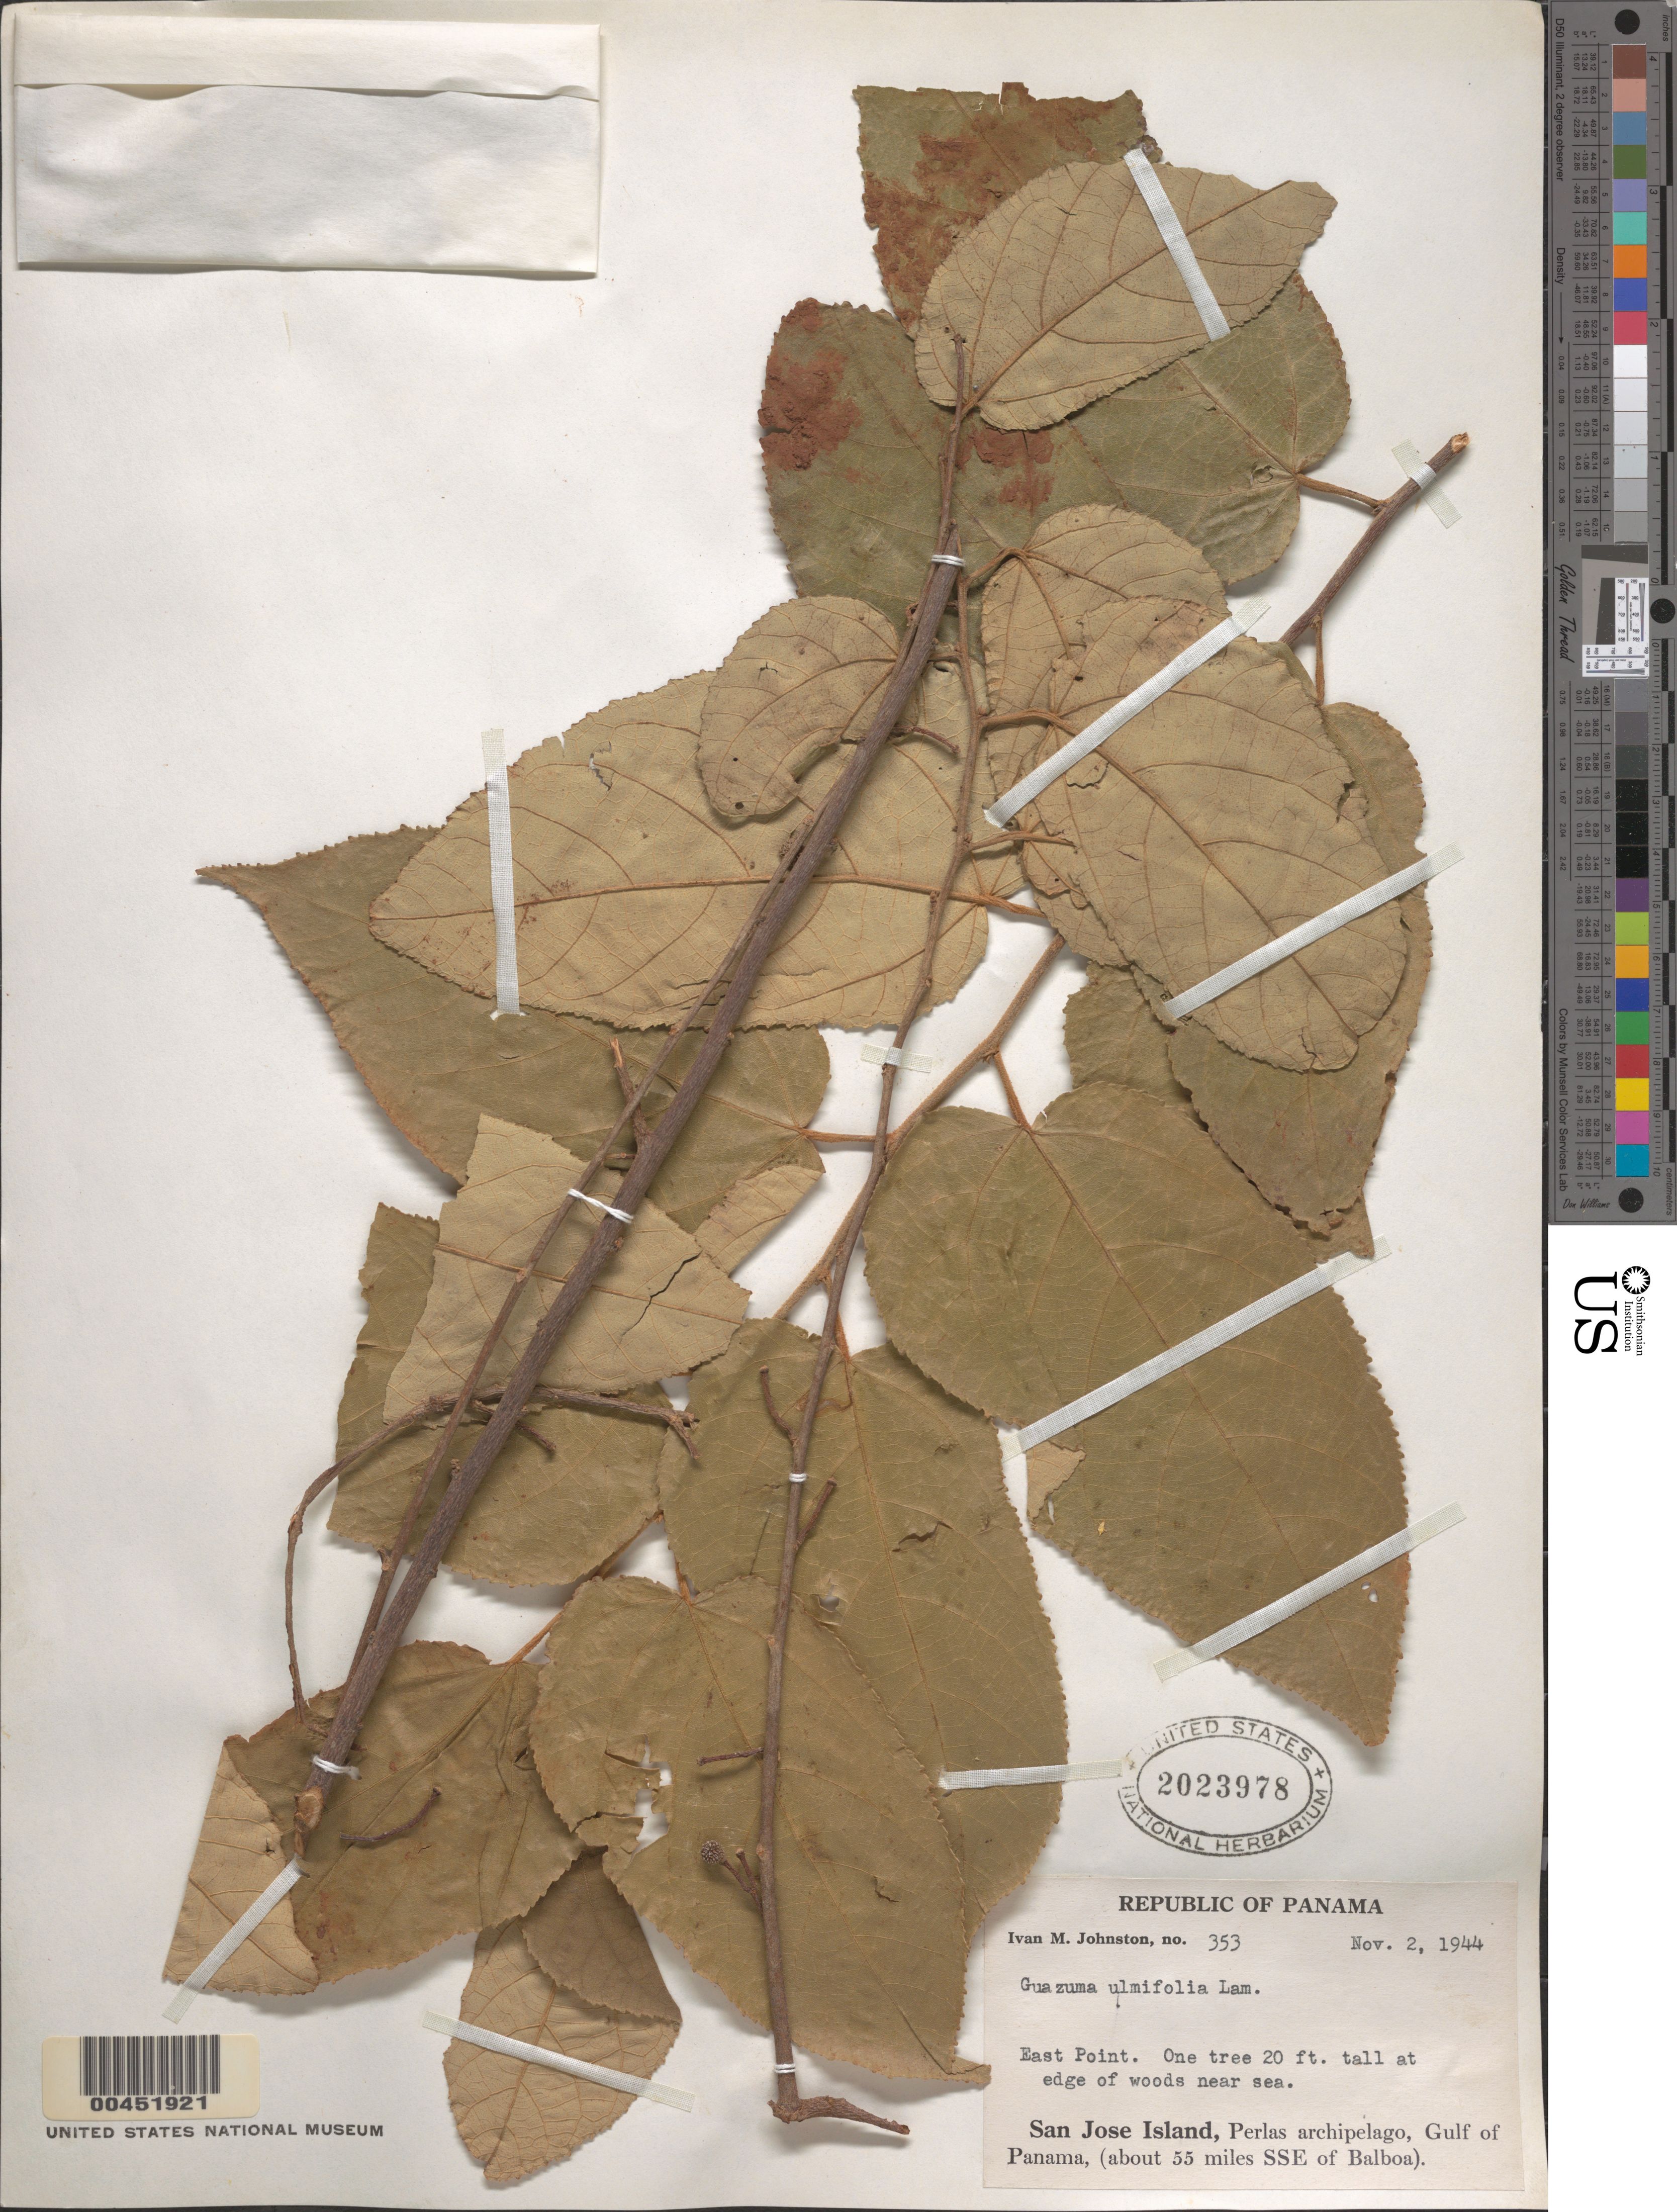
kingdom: Plantae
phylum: Tracheophyta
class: Magnoliopsida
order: Malvales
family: Malvaceae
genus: Guazuma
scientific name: Guazuma ulmifolia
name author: Lam.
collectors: I.M. Johnston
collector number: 353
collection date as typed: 02 Nov 1944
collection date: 1944-11-02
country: Panama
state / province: Panamá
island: San José Island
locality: E Point, San Jose I., Gulf of Panama, (about 55 mi. SSE of Balboa) [Perlas Is.]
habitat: edge of woods near sea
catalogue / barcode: US 2023978